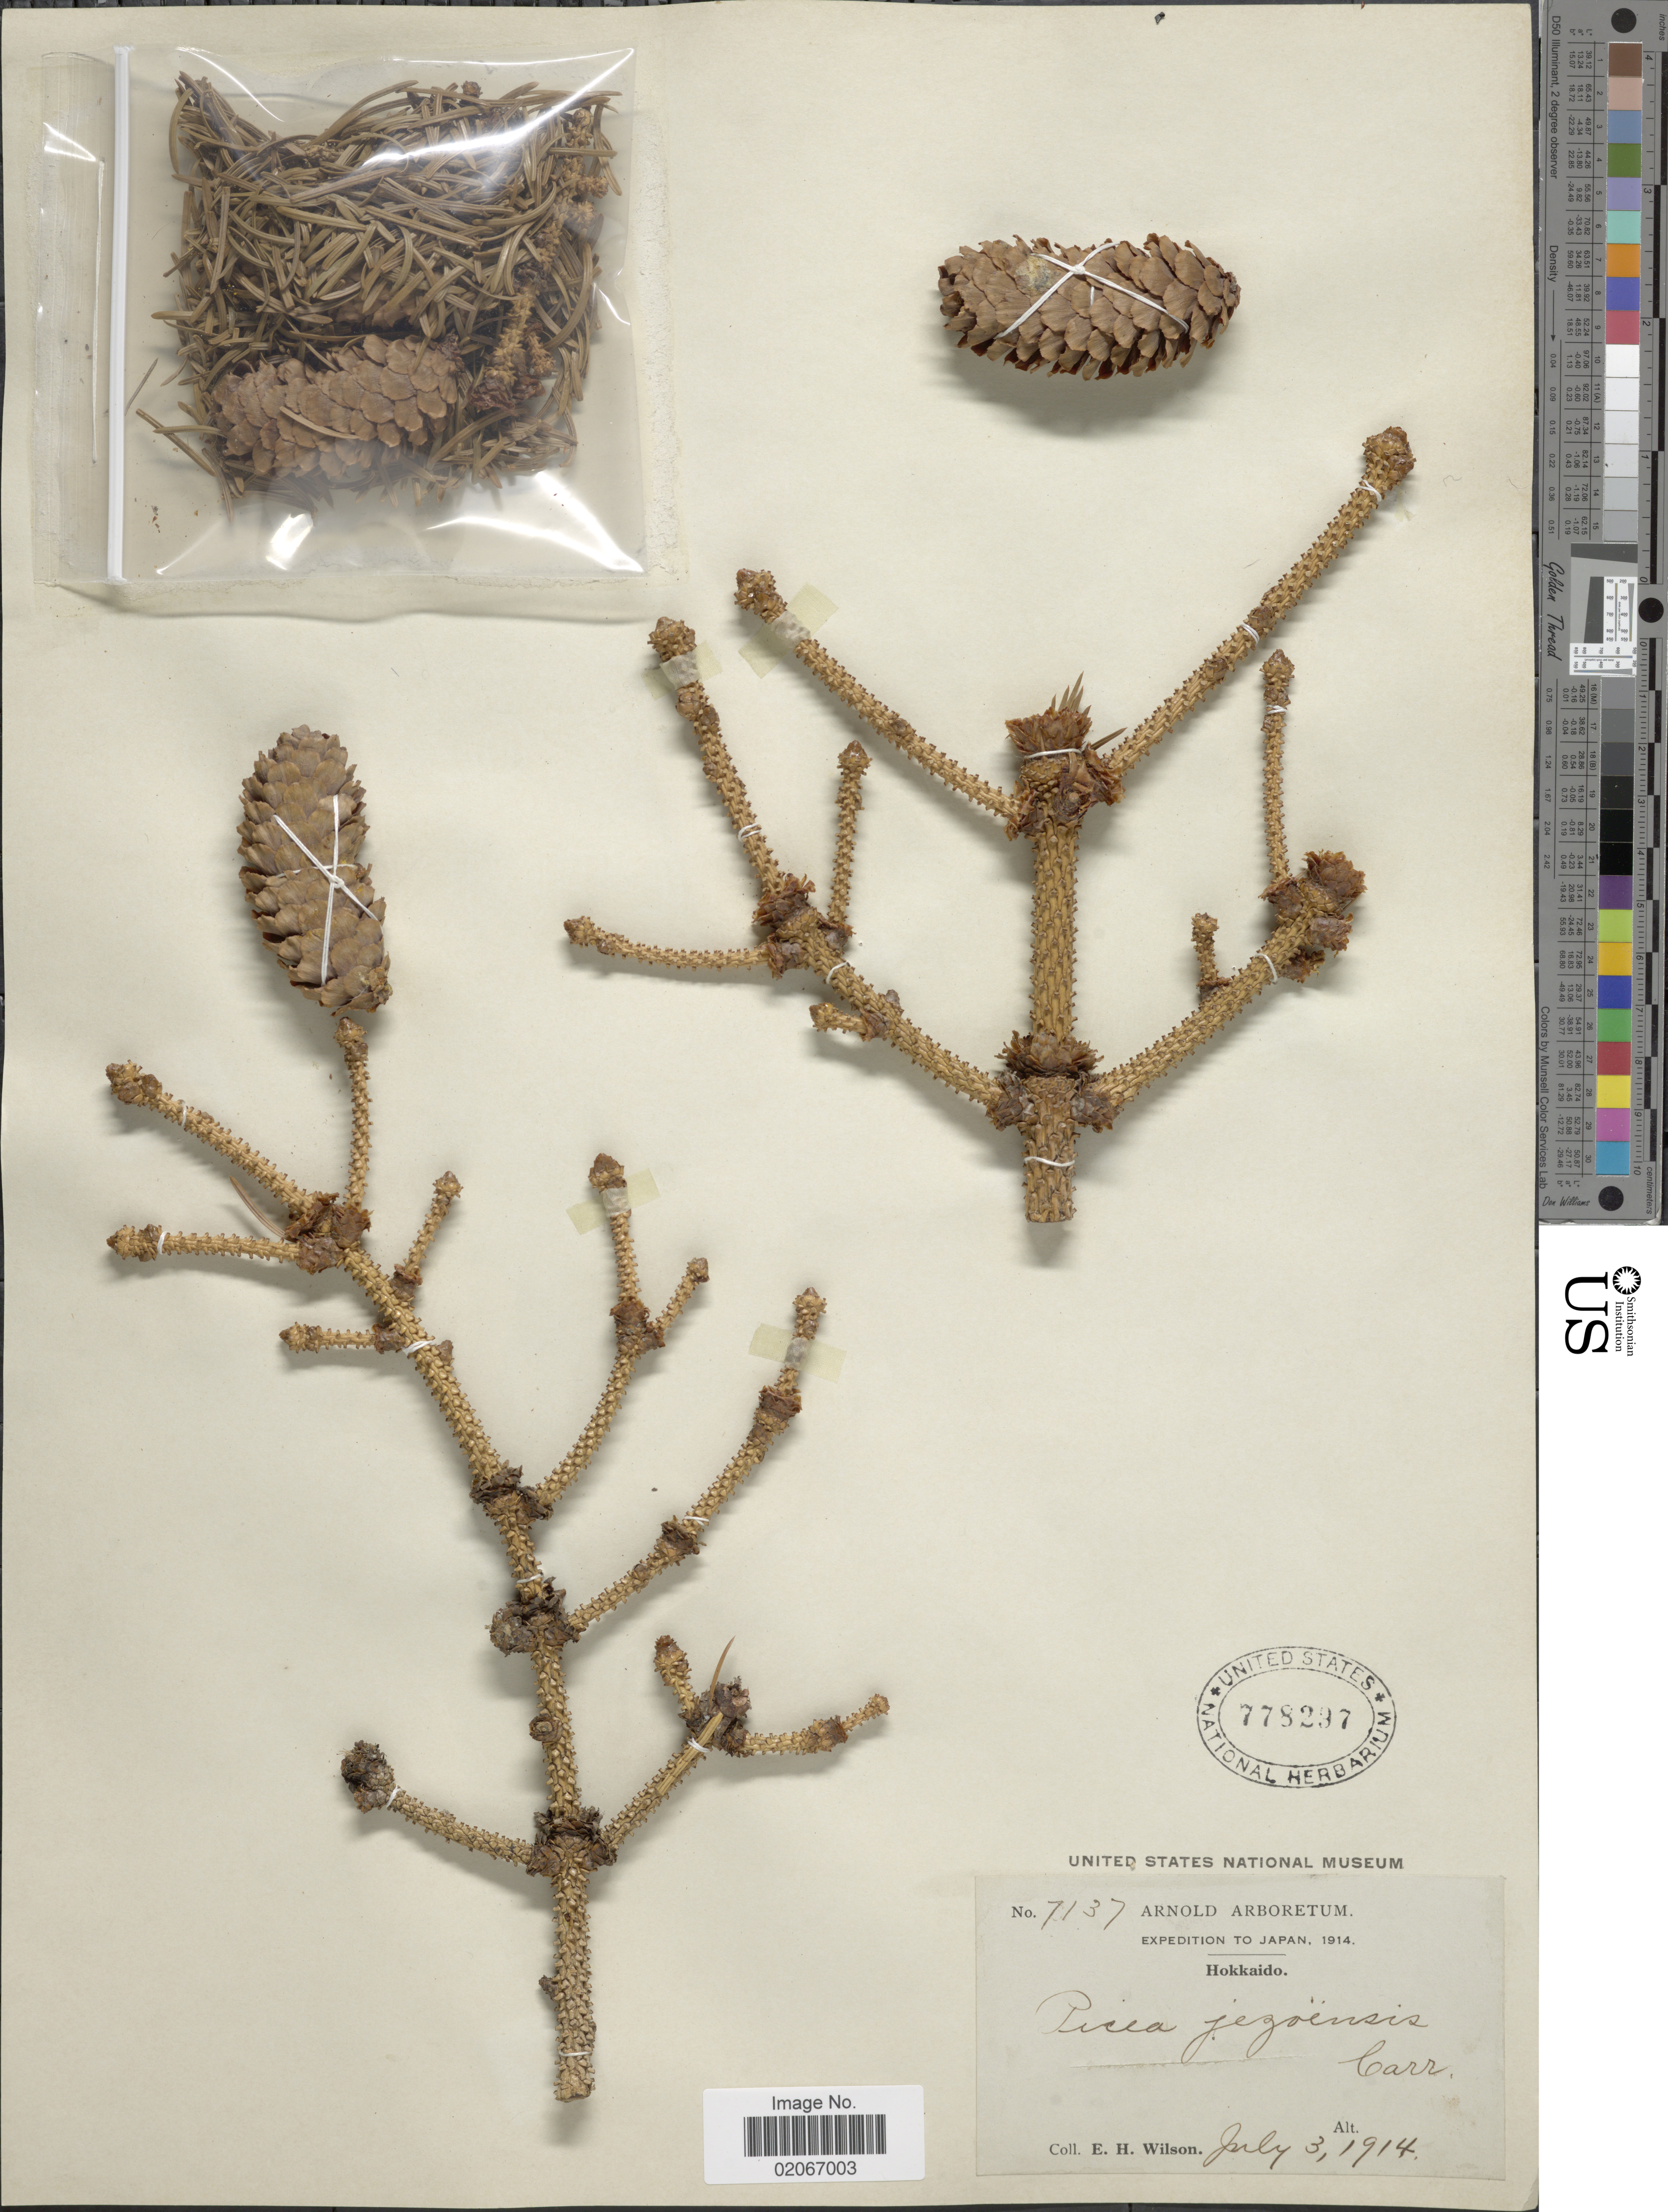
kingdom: Plantae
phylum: Tracheophyta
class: Pinopsida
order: Pinales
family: Pinaceae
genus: Picea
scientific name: Picea jezoensis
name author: (Siebold & Zucc.) Carrière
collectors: E. Wilson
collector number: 7137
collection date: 1914-07-03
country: Japan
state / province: Hokkaidō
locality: Hokkaido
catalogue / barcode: US 778297